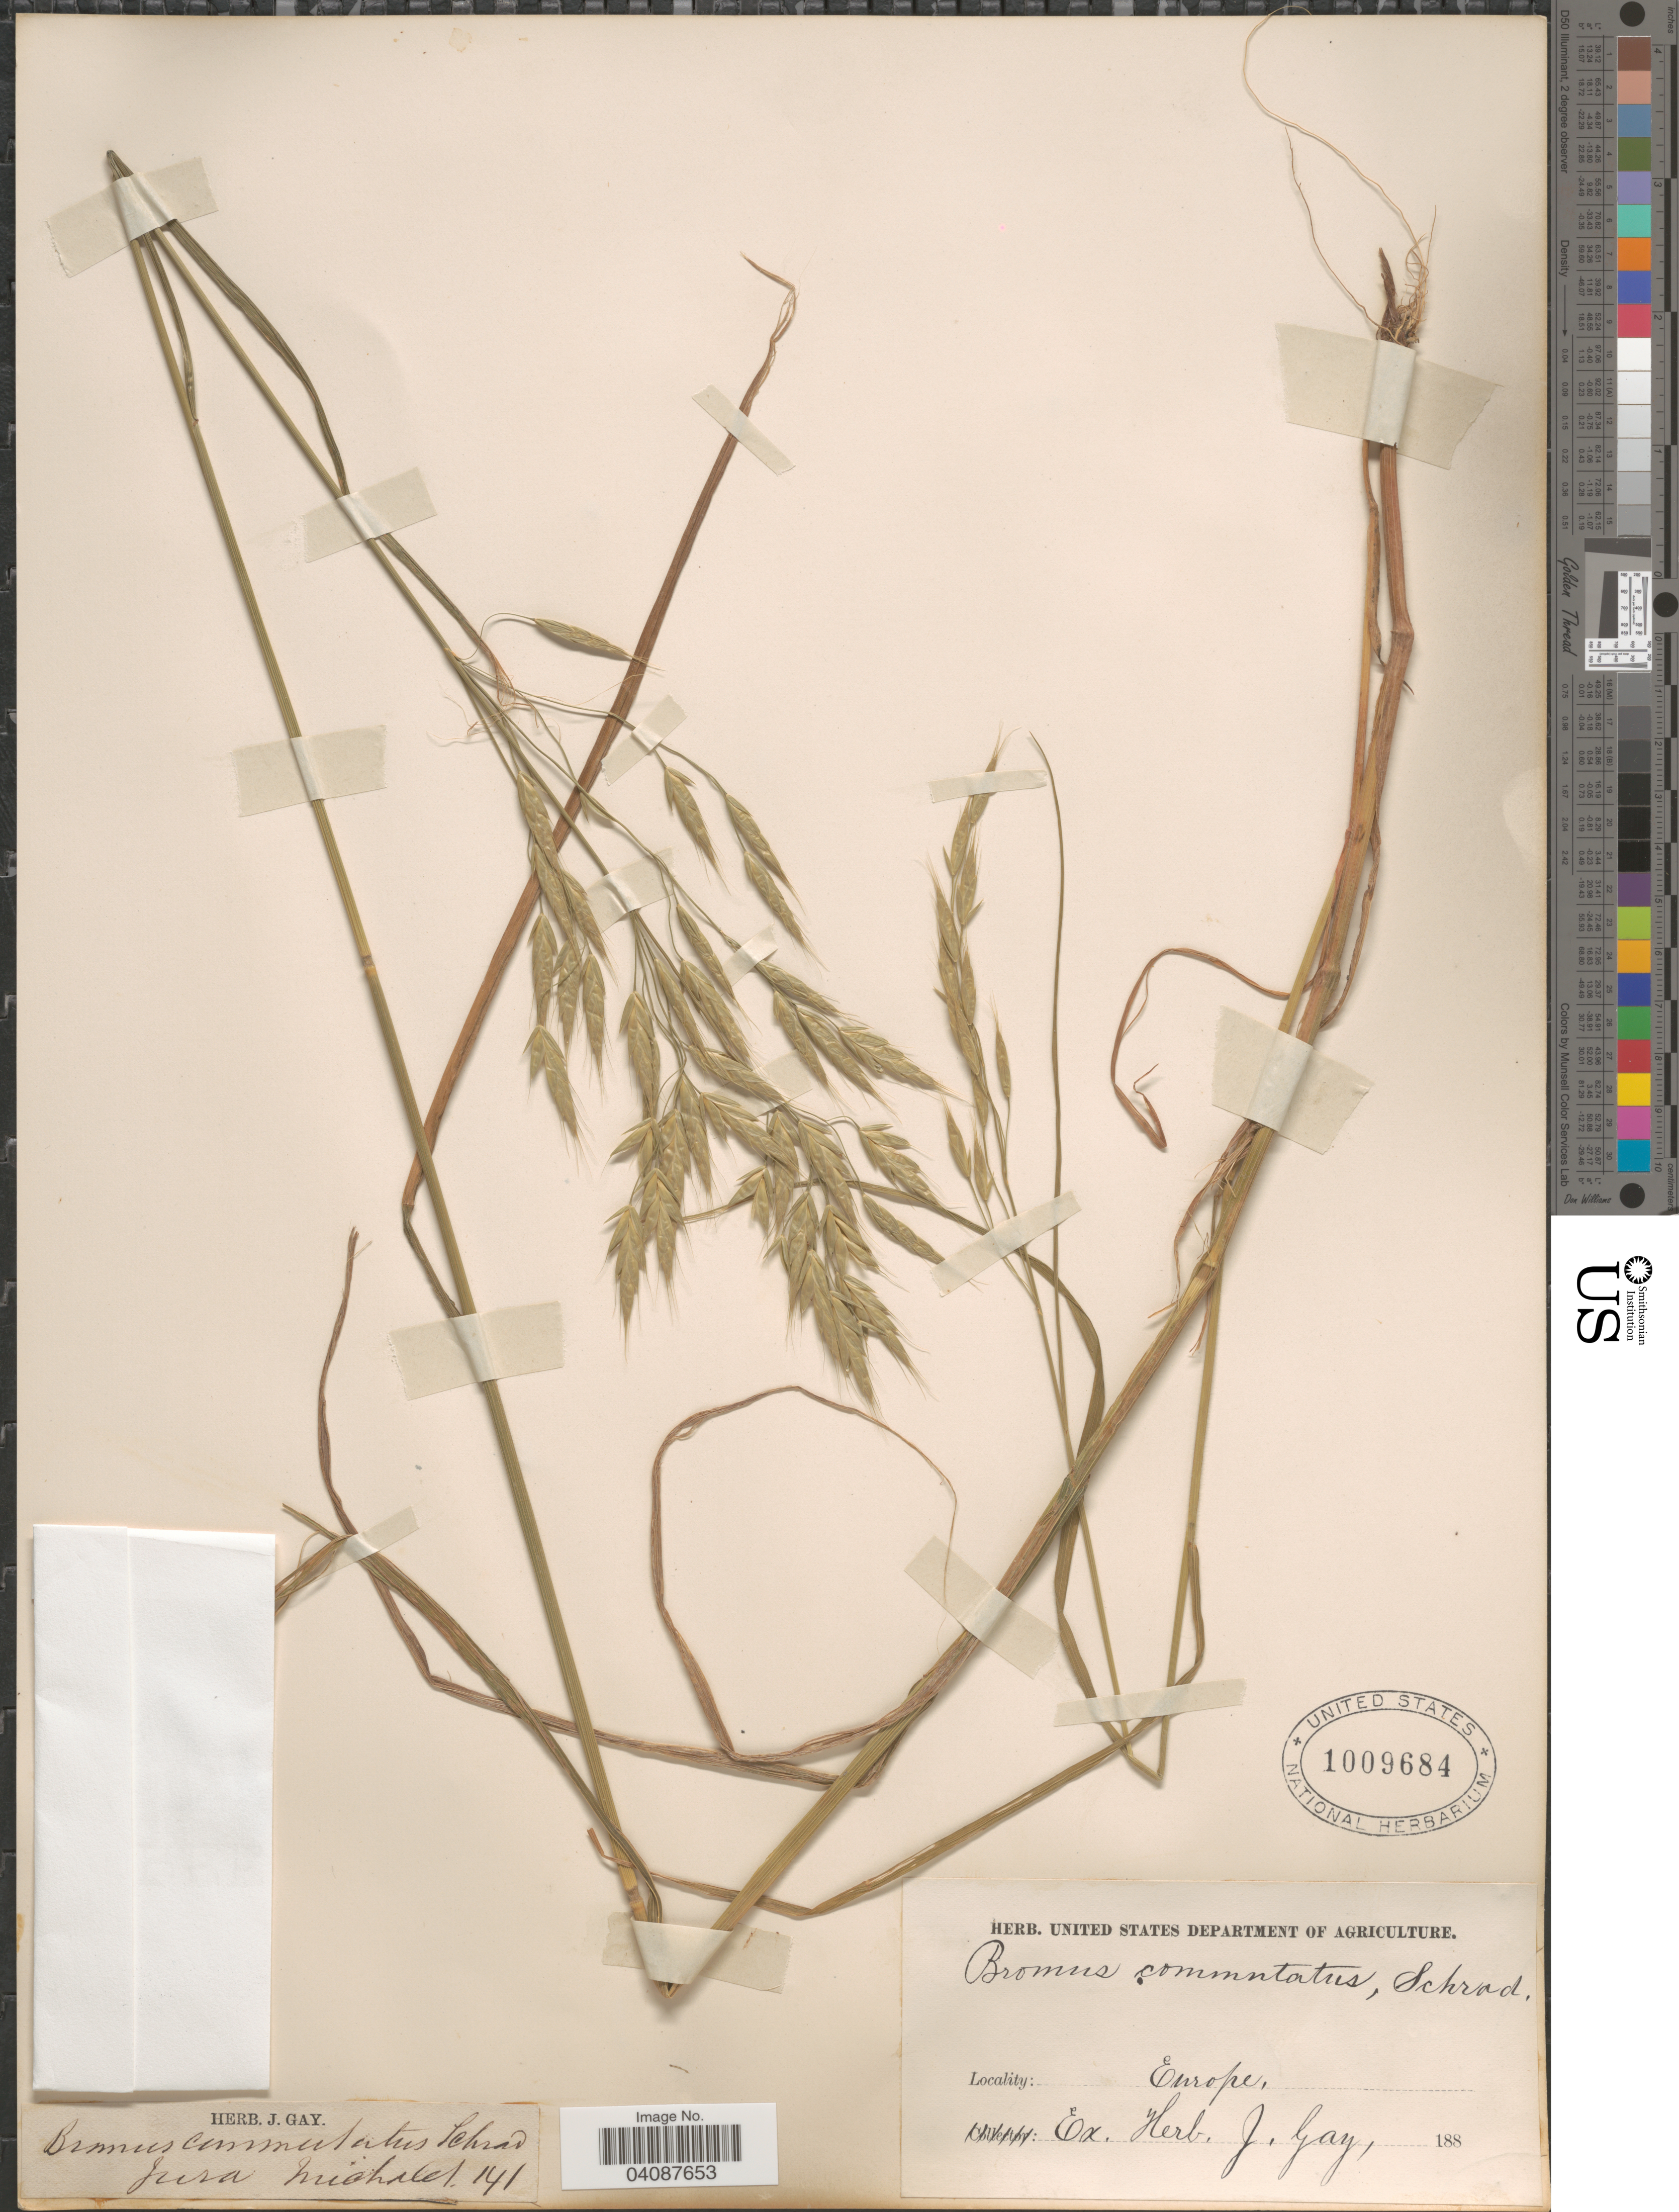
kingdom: Plantae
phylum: Tracheophyta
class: Liliopsida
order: Poales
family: Poaceae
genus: Bromus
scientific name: Bromus commutatus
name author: Schrad.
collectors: Michalet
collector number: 141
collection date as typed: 188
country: Switzerland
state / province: Jura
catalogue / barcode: US 1009684